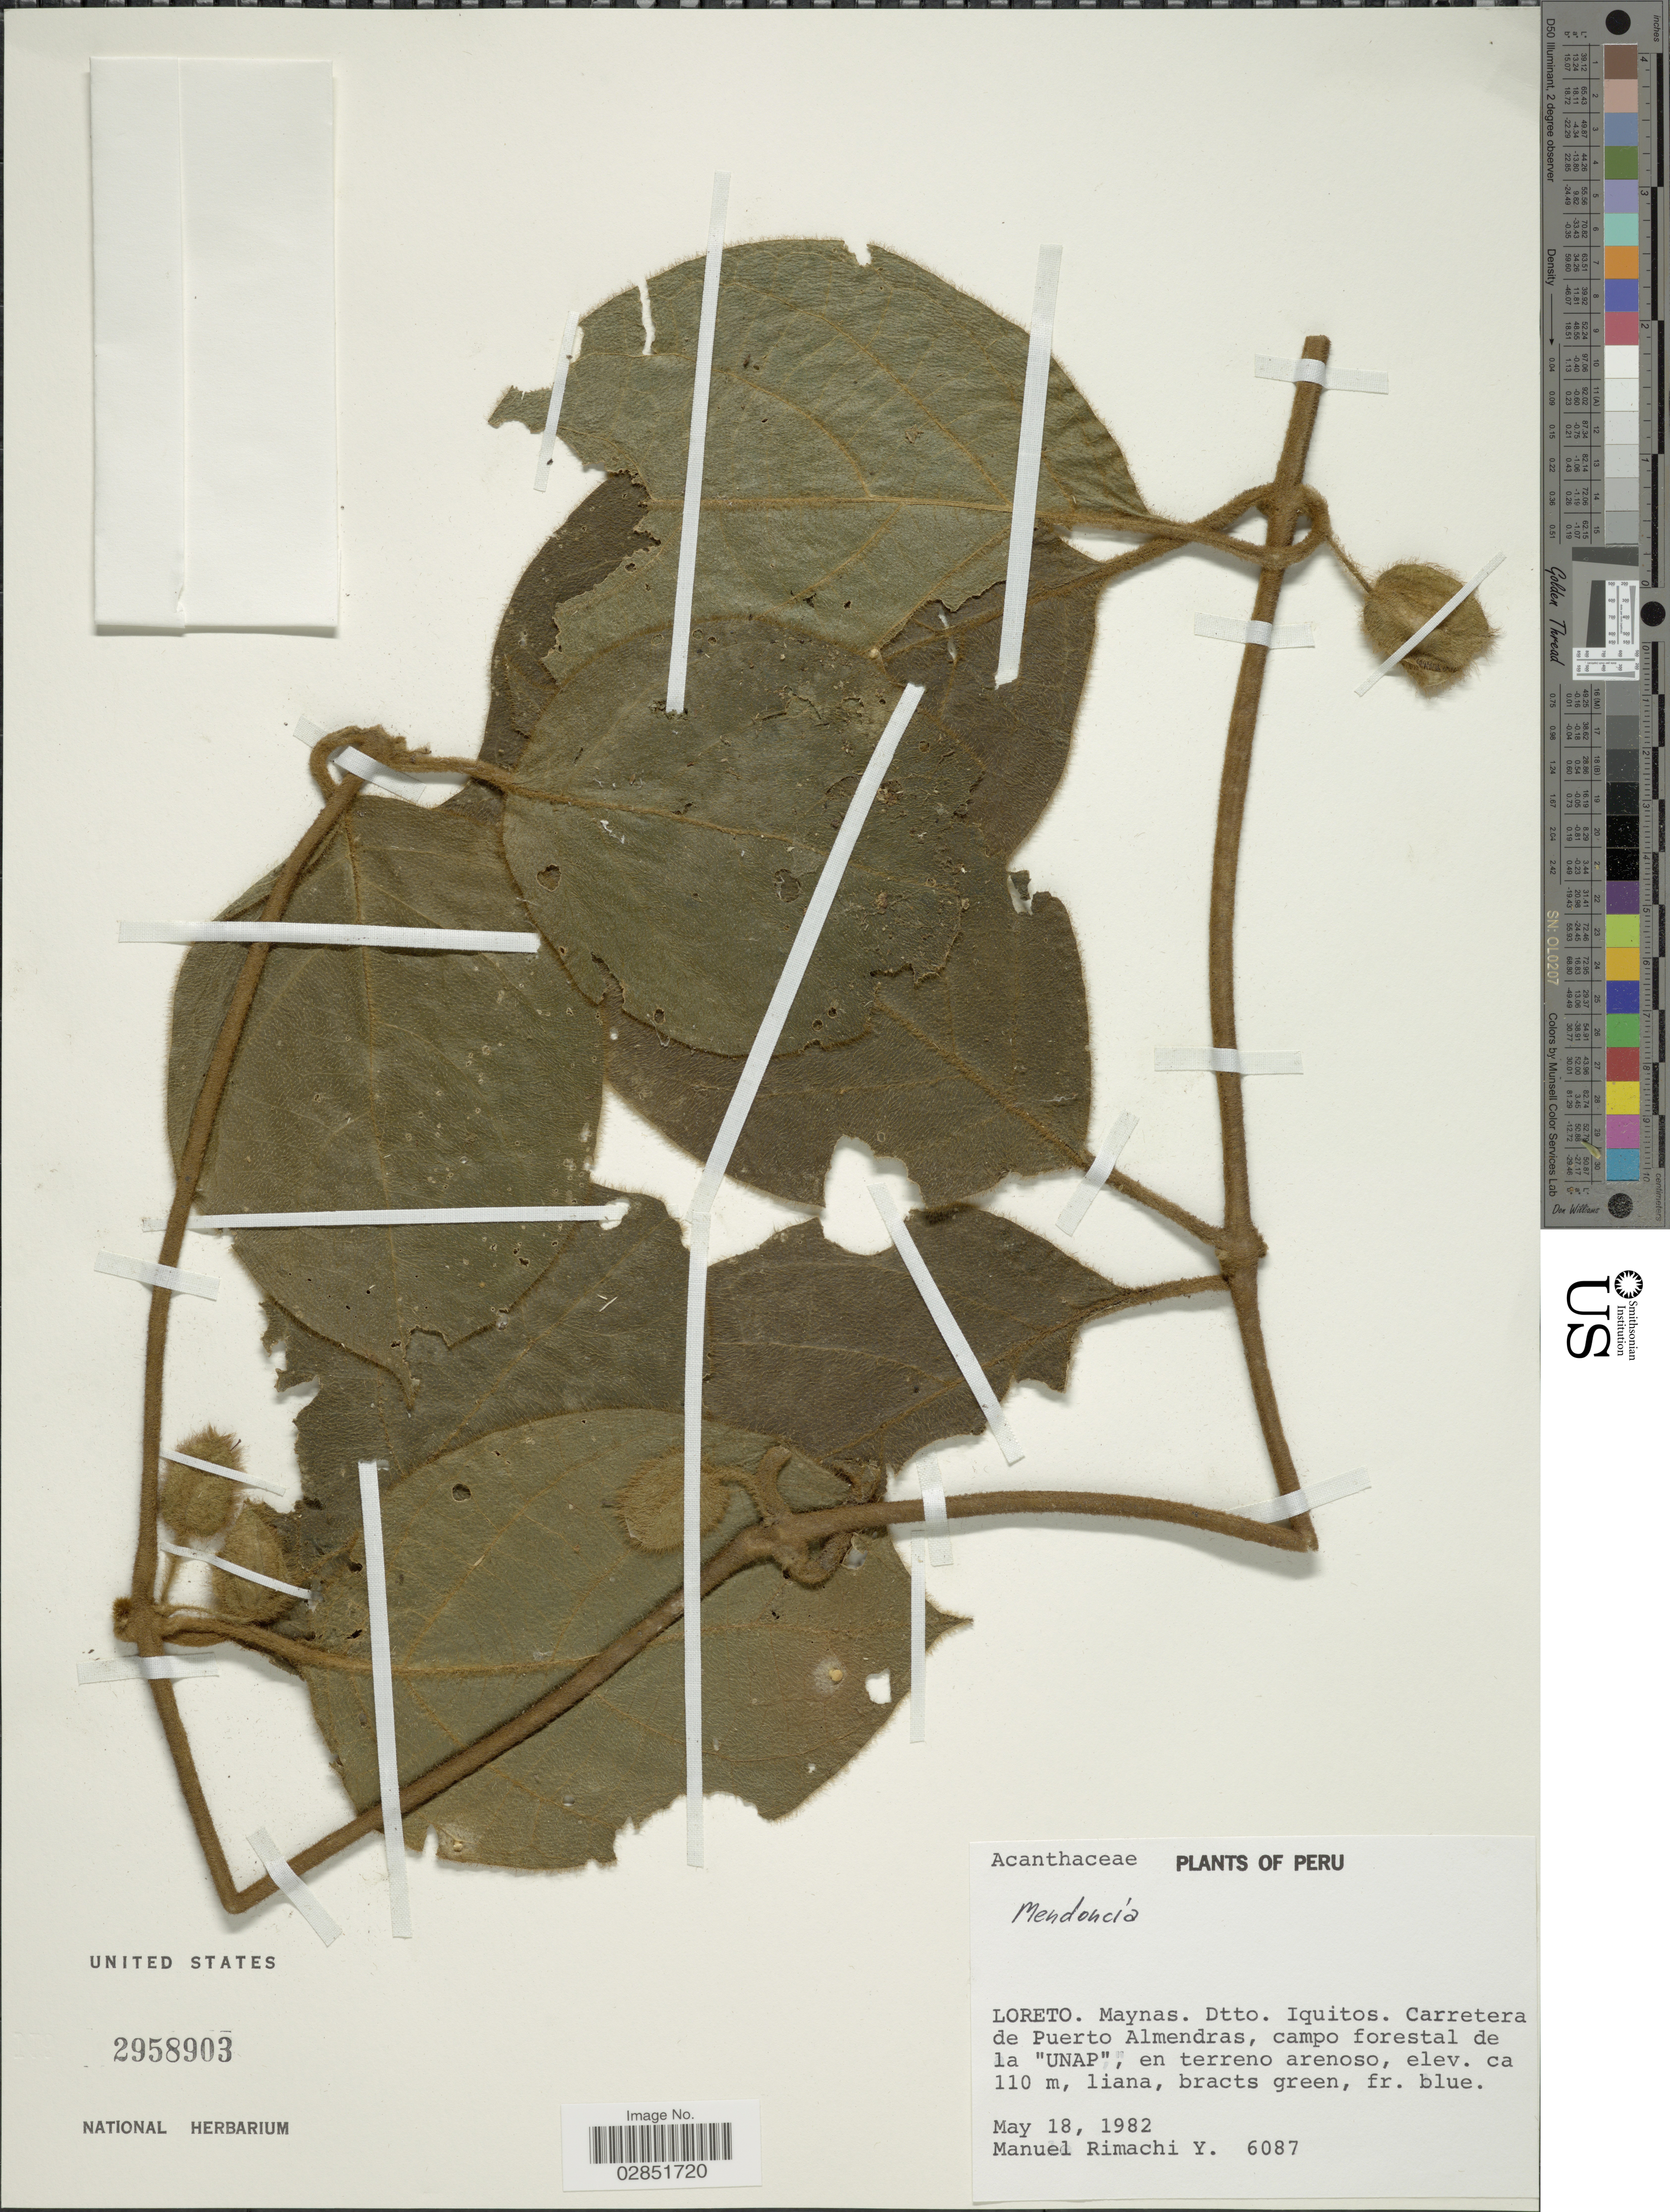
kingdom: Plantae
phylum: Tracheophyta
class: Magnoliopsida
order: Lamiales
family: Acanthaceae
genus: Mendoncia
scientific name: Mendoncia sp.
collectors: M. Rimachi Y.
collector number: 6087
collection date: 1982-05-18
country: Peru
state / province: Loreto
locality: Maynas. Dtto. Iquitos. Carretera de Puerto Almendras, campo forestal de la "UNAP",en terreno arenoso.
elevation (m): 110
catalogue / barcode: US 2958903